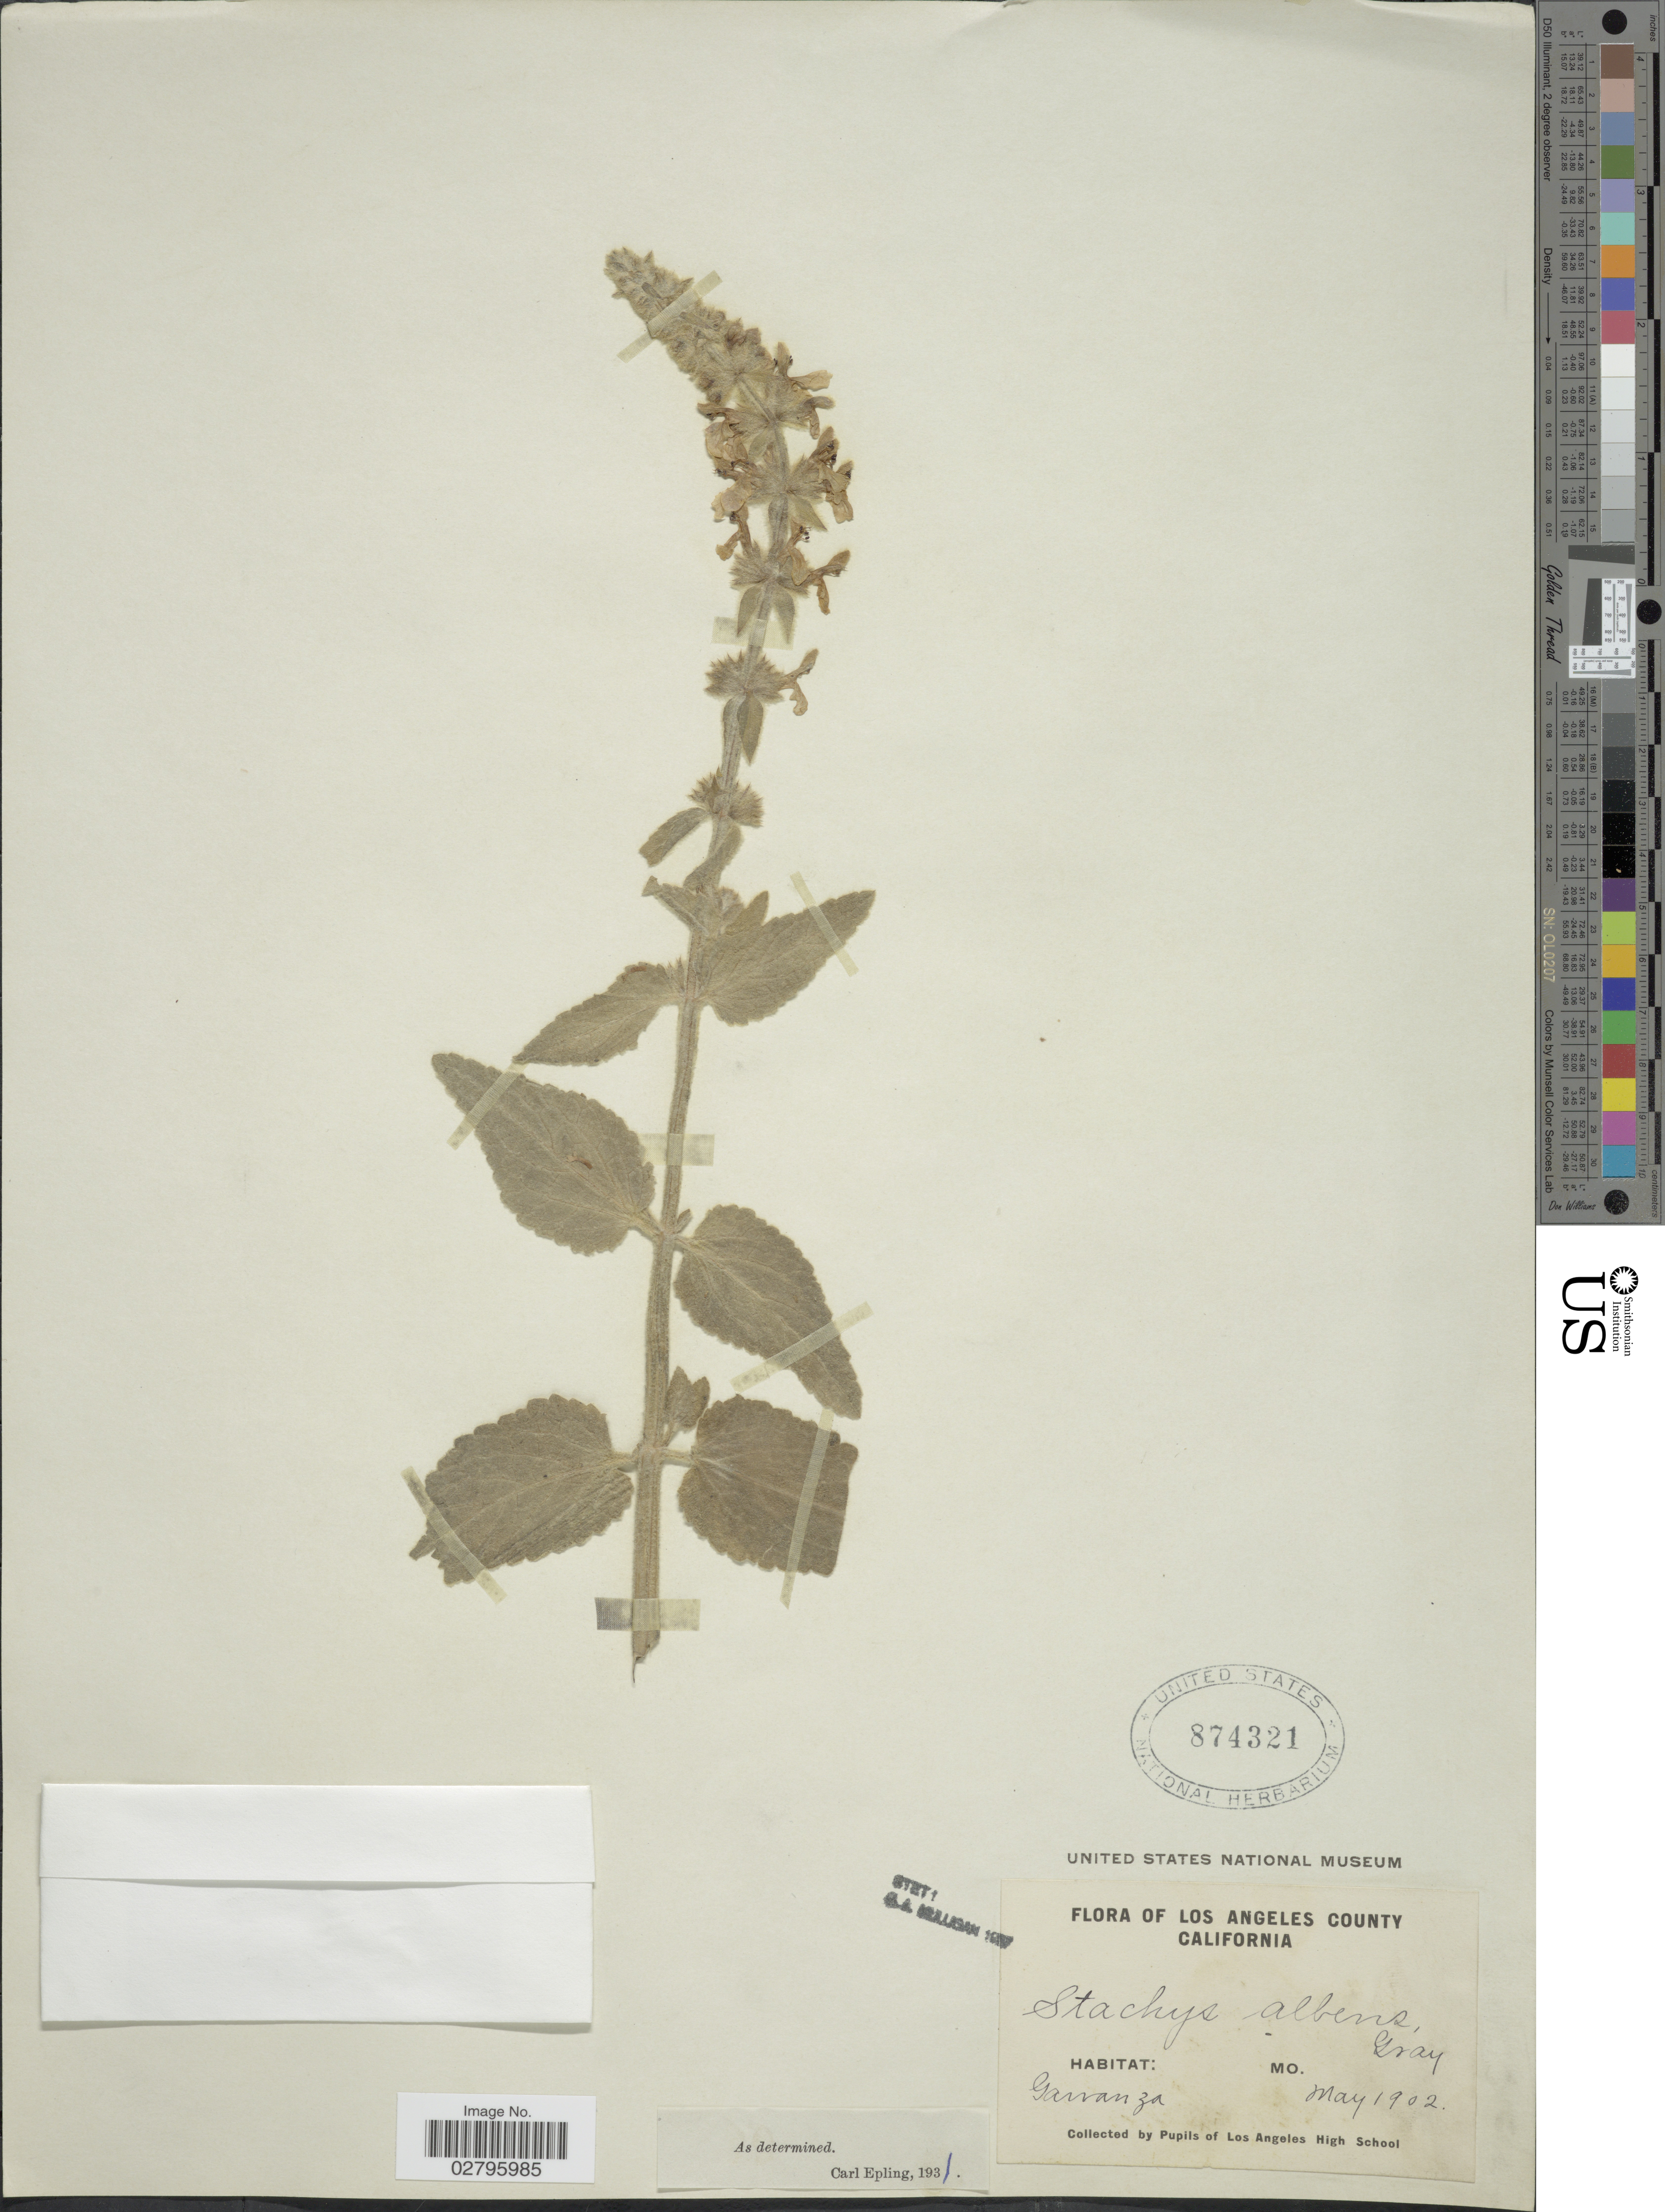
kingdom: Plantae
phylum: Tracheophyta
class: Magnoliopsida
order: Lamiales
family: Lamiaceae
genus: Stachys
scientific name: Stachys albens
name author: A. Gray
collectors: Pupils of Los Angeles High School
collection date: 1902-05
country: United States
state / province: Missouri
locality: Gawanza. Mo.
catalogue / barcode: US 874321